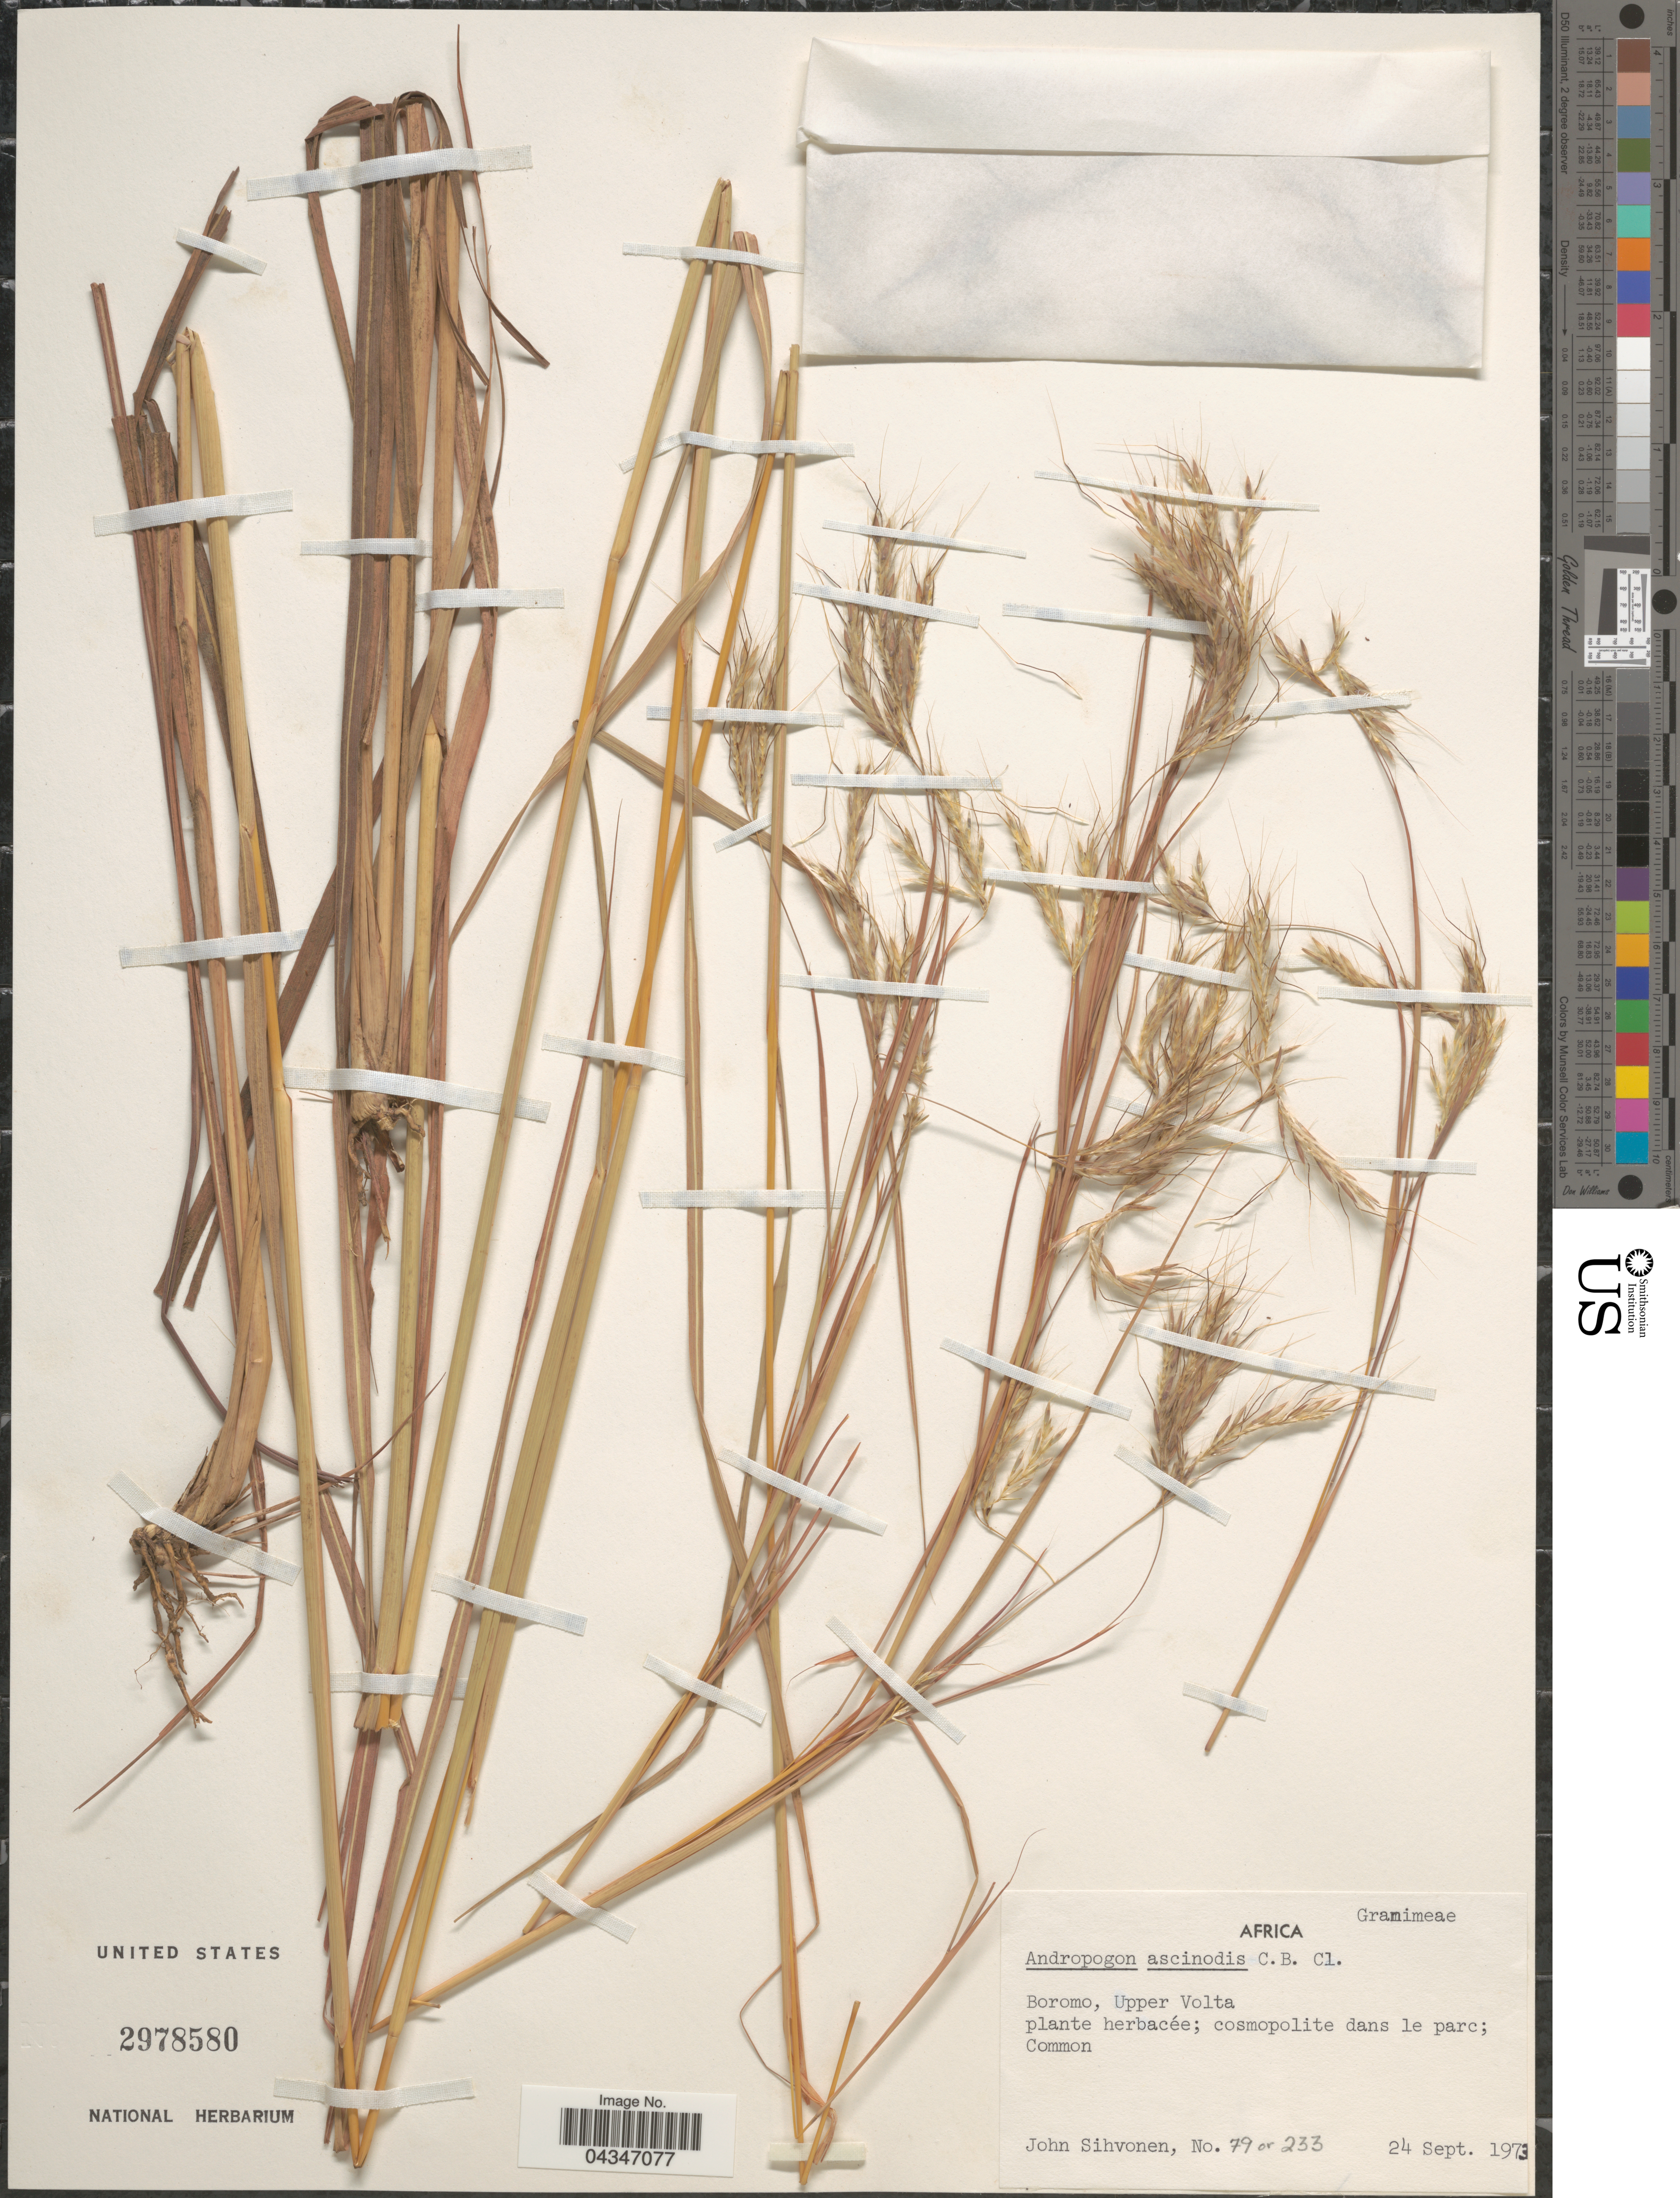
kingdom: Plantae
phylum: Tracheophyta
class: Liliopsida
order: Poales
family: Poaceae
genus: Andropogon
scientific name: Andropogon chinensis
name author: (Nees) Merr.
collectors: J. Sihvonen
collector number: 79/233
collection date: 1973-09-24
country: Burkina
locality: Boromo, Upper Volta.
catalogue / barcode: US 2978580